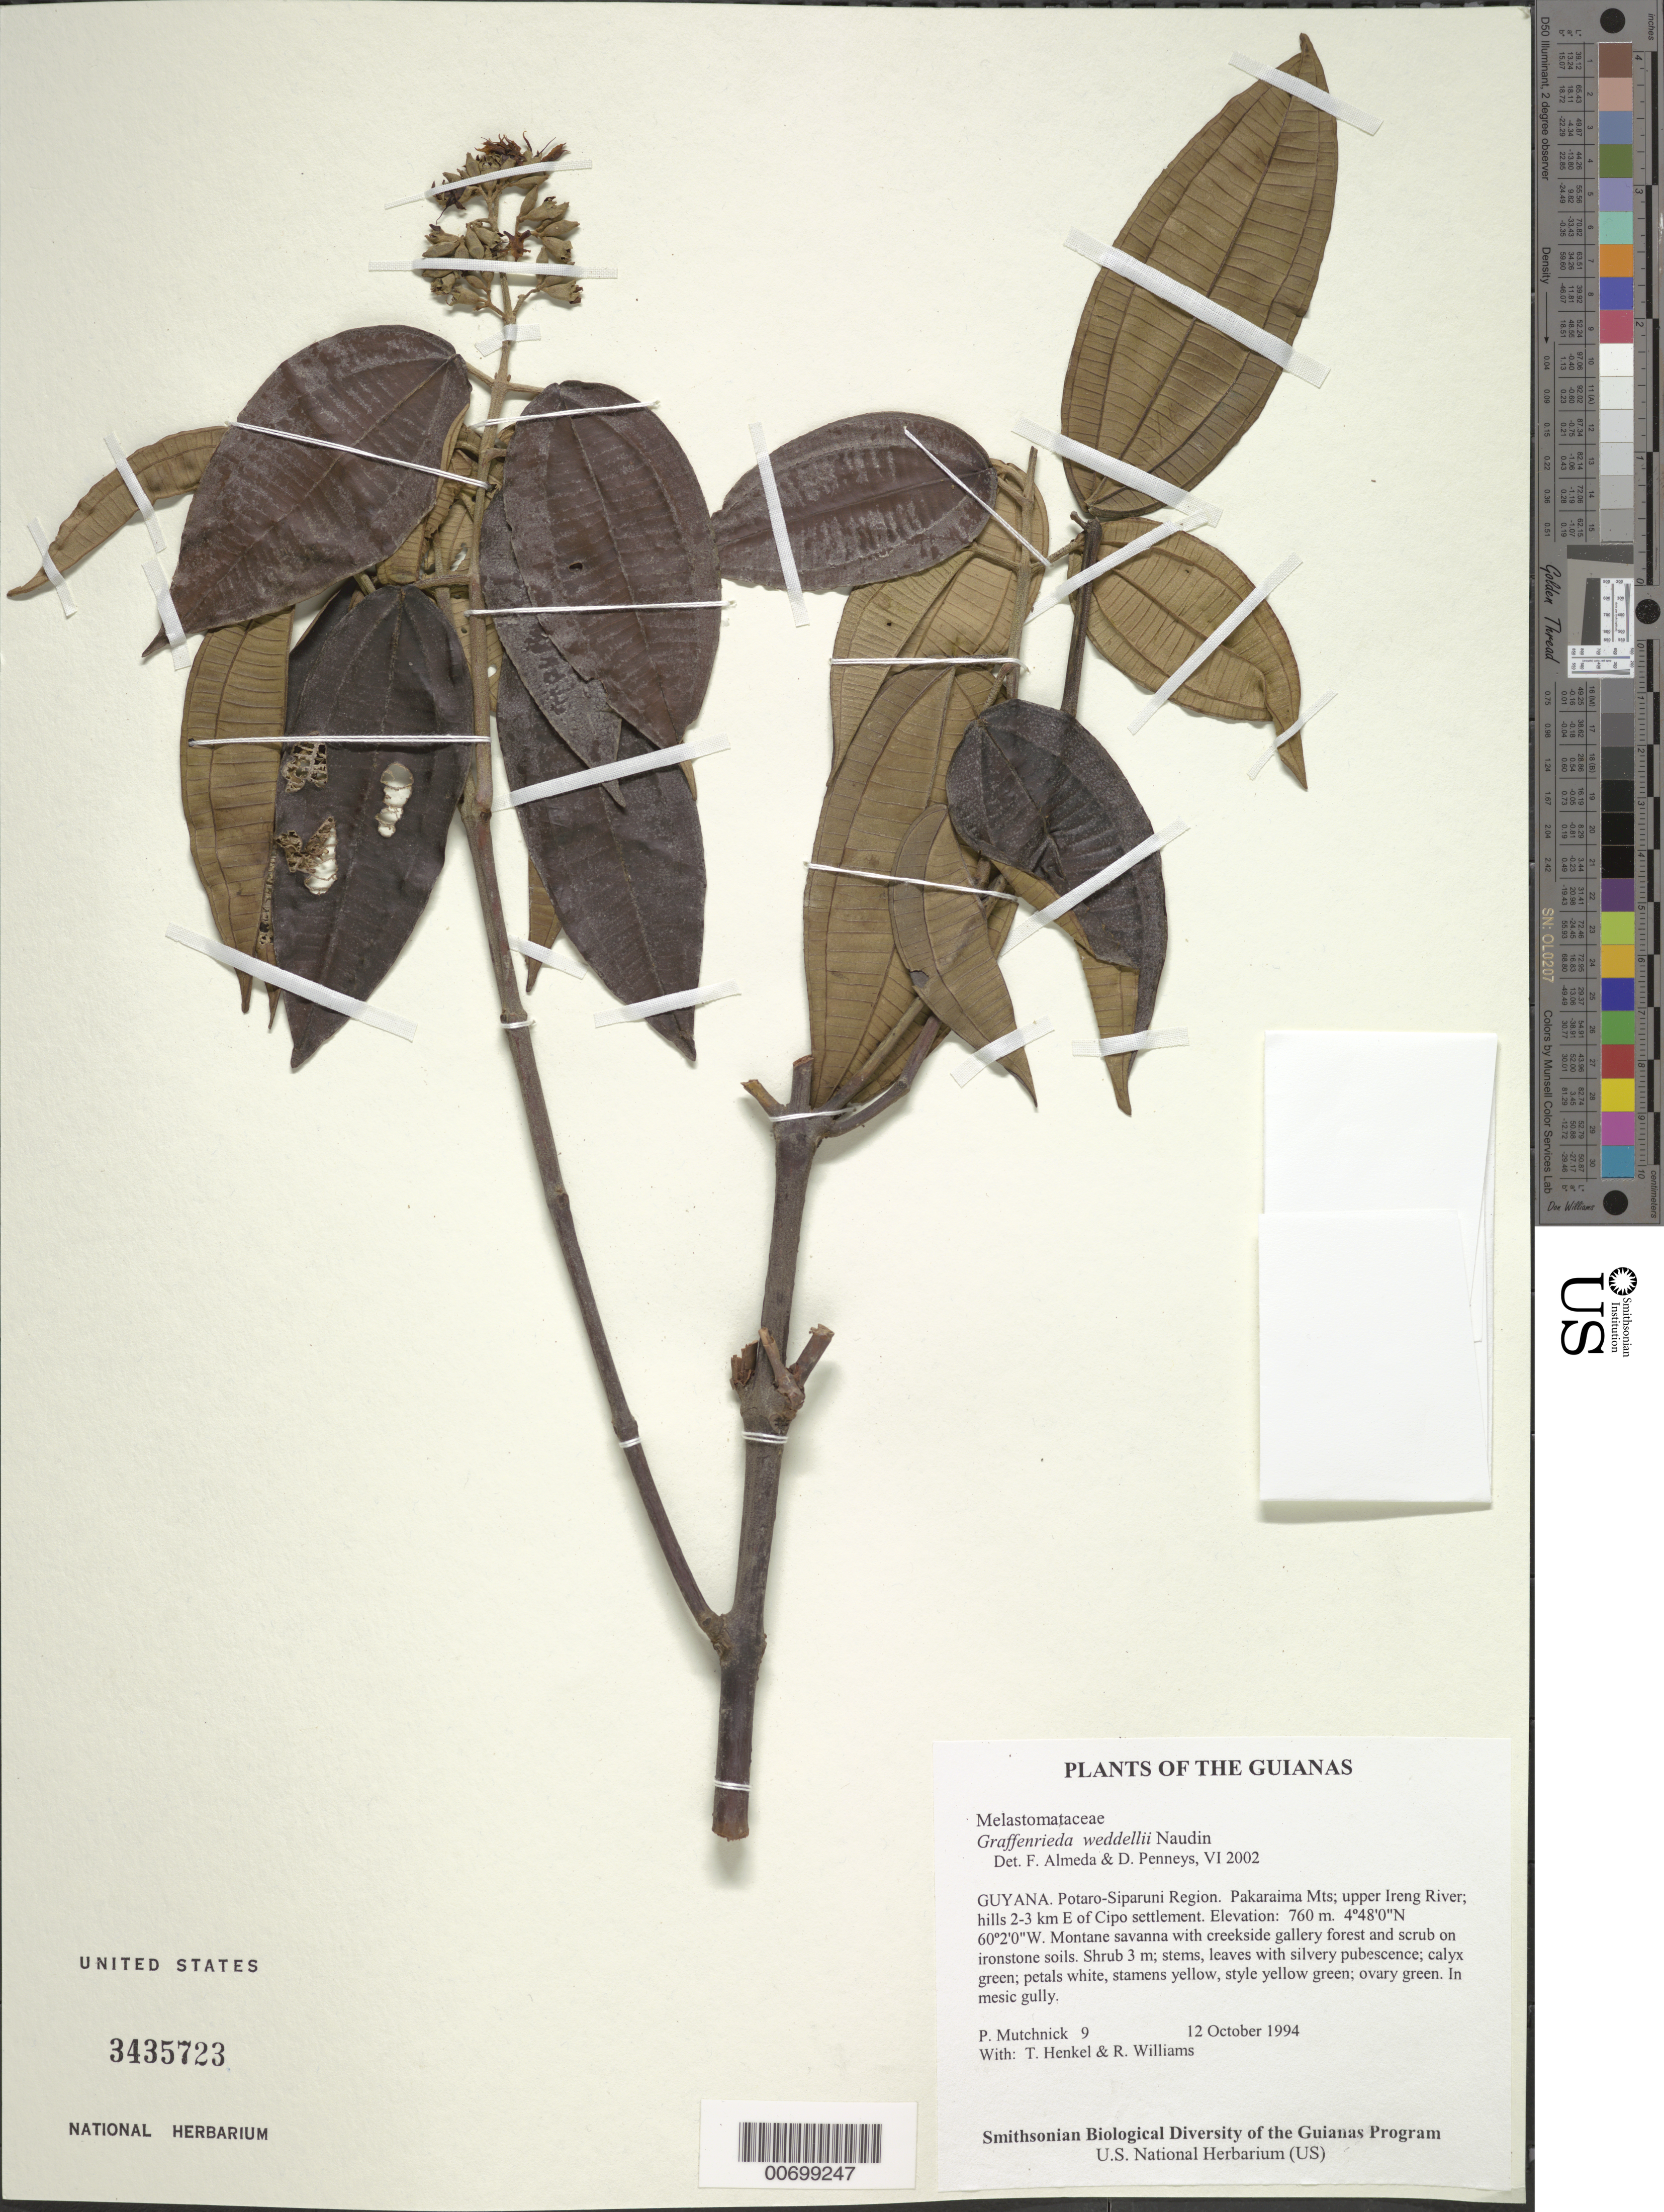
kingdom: Plantae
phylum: Tracheophyta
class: Magnoliopsida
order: Myrtales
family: Melastomataceae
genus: Graffenrieda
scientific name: Graffenrieda weddellii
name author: Naudin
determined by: Almeda, F.; Penneys, D. S.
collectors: P. Mutchnick, T. Henkel & R. Williams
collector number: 9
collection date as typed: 12 October 1994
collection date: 1994-10-12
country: Guyana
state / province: Potaro-Siparuni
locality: Pakaraima Mts; upper Ireng River; hills 2-3 km E of Cipo settlement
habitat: Montane savanna with creekside gallery forest and scrub on ironstone soils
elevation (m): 760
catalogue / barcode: US 3435723